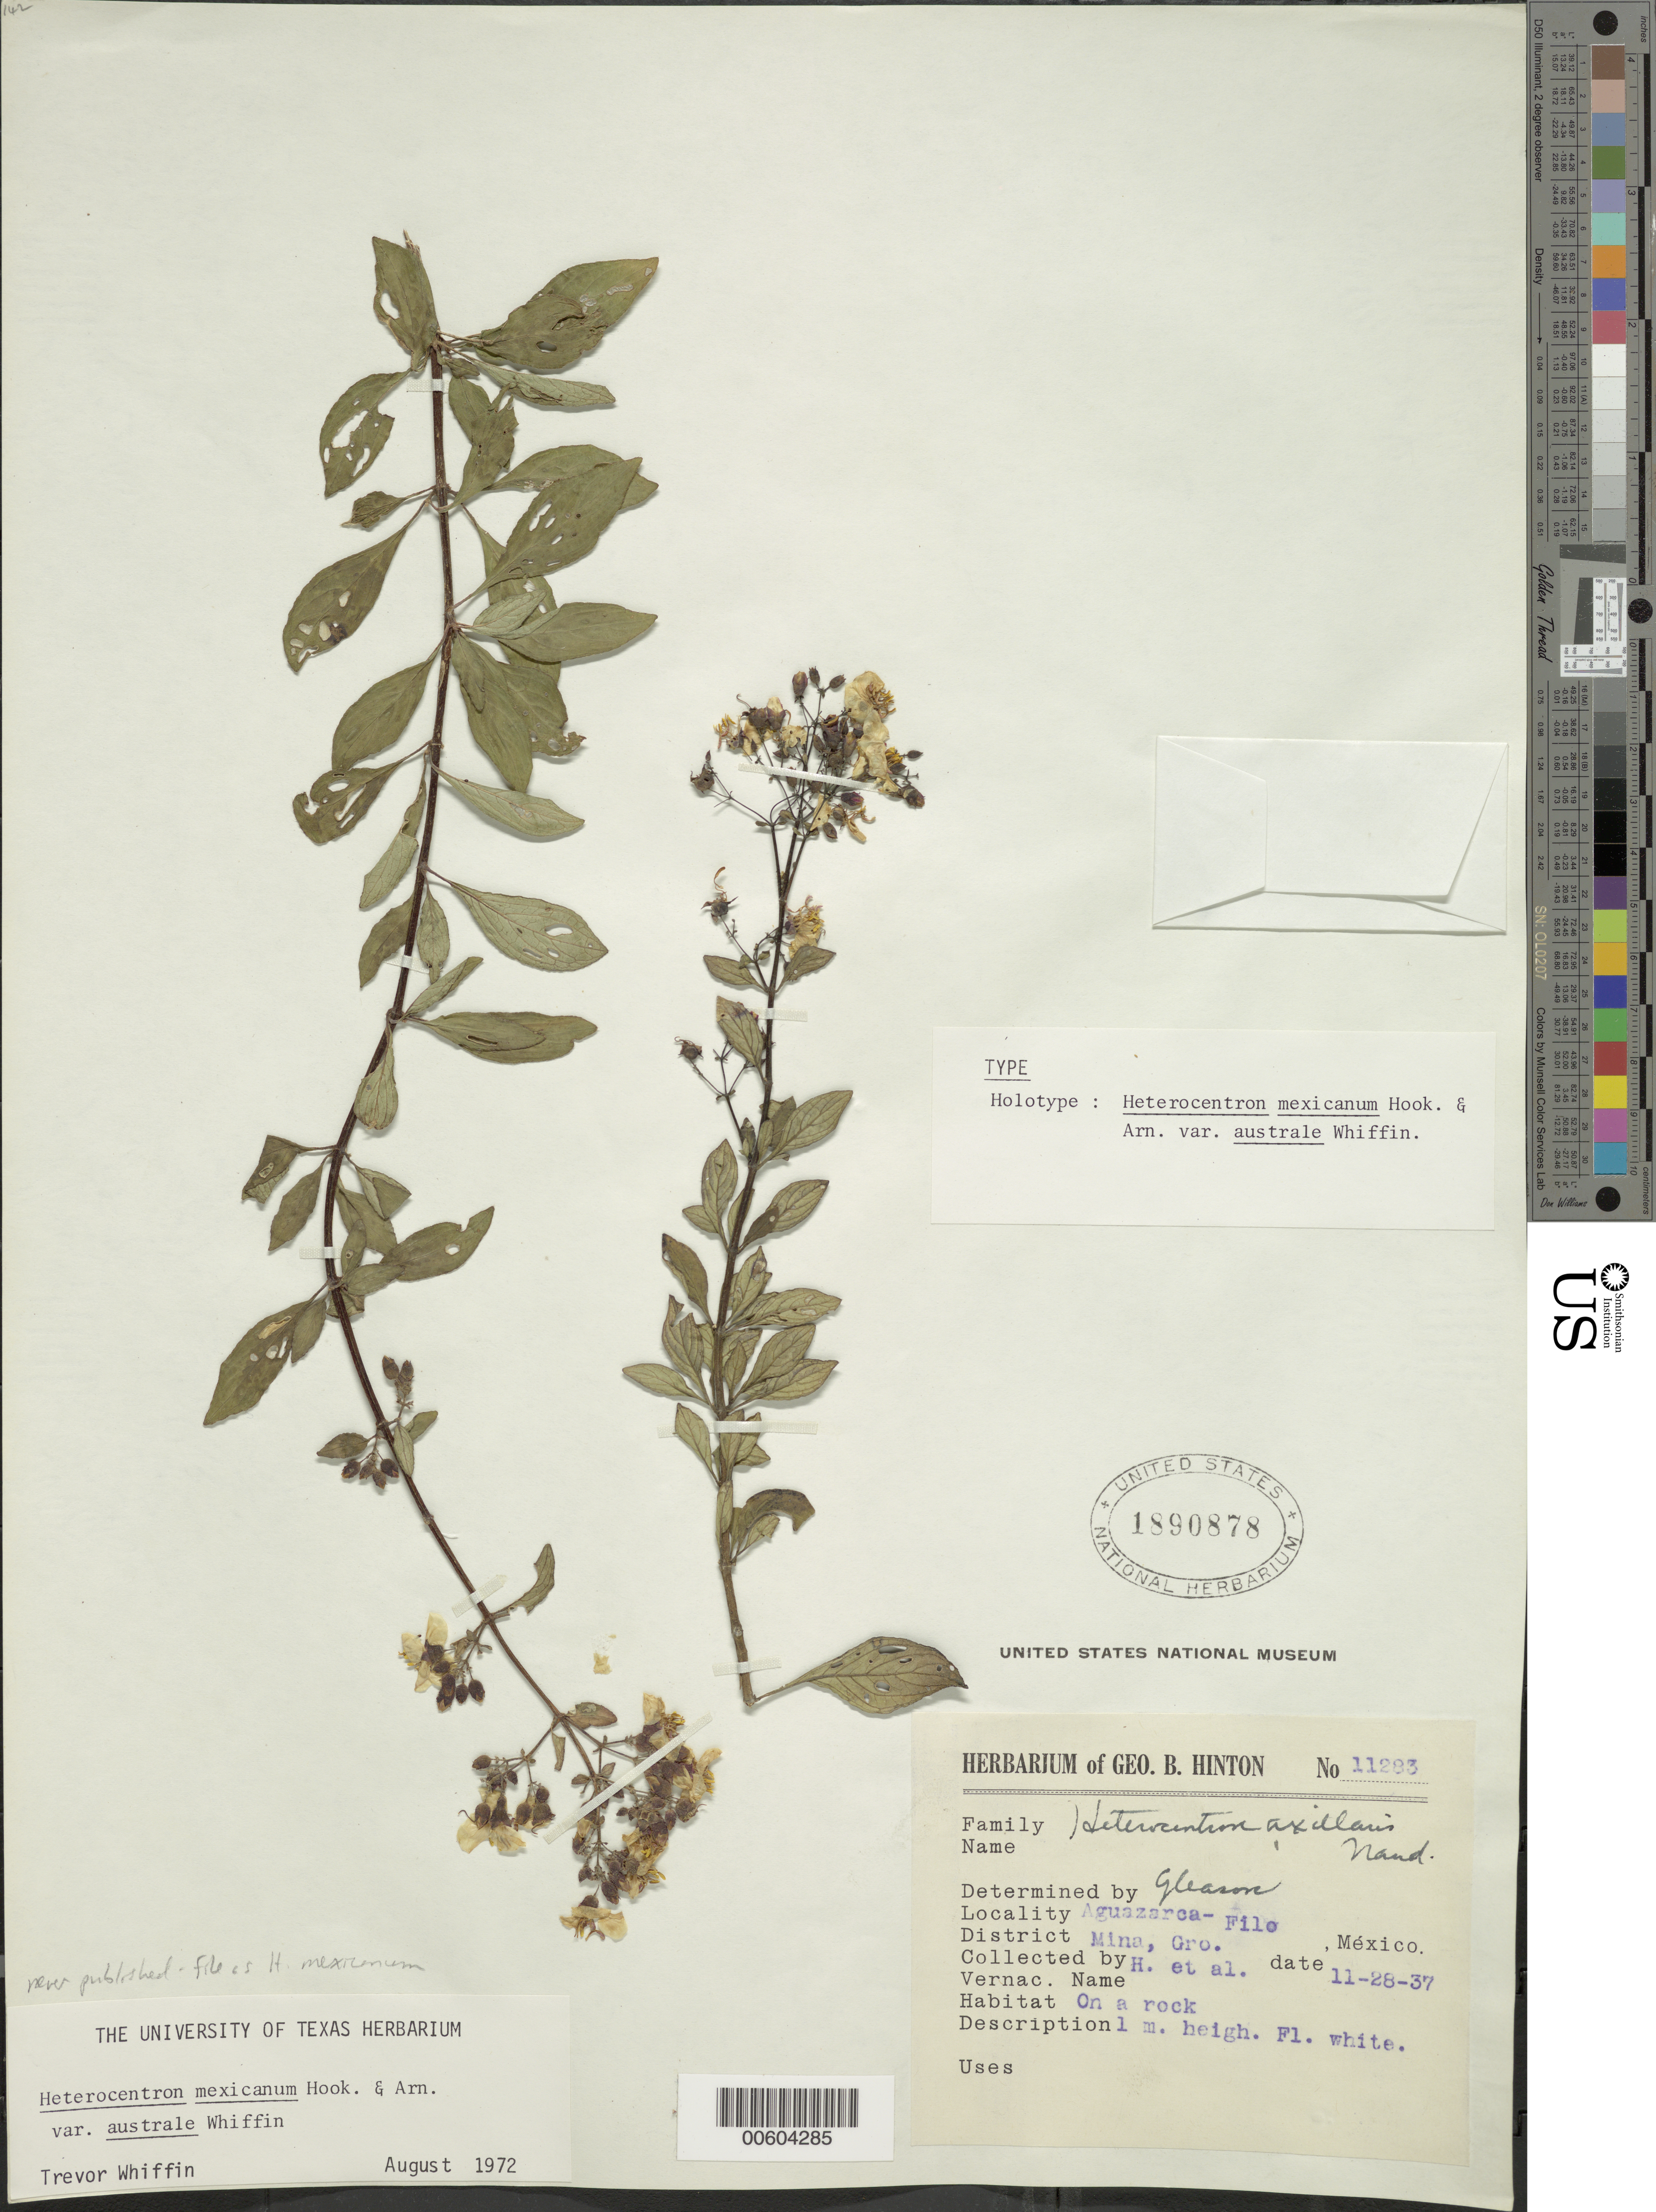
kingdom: Plantae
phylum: Tracheophyta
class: Magnoliopsida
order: Myrtales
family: Melastomataceae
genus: Heterocentron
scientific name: Heterocentron mexicanum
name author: Hook. & Arn.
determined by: Whiffin, Trevor P.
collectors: G. B. Hinton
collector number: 11283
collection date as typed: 28 Nov 1937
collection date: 1937-11-28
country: Mexico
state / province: Guerrero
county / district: Mina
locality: Aguazarca - Filo.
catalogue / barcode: US 1890878